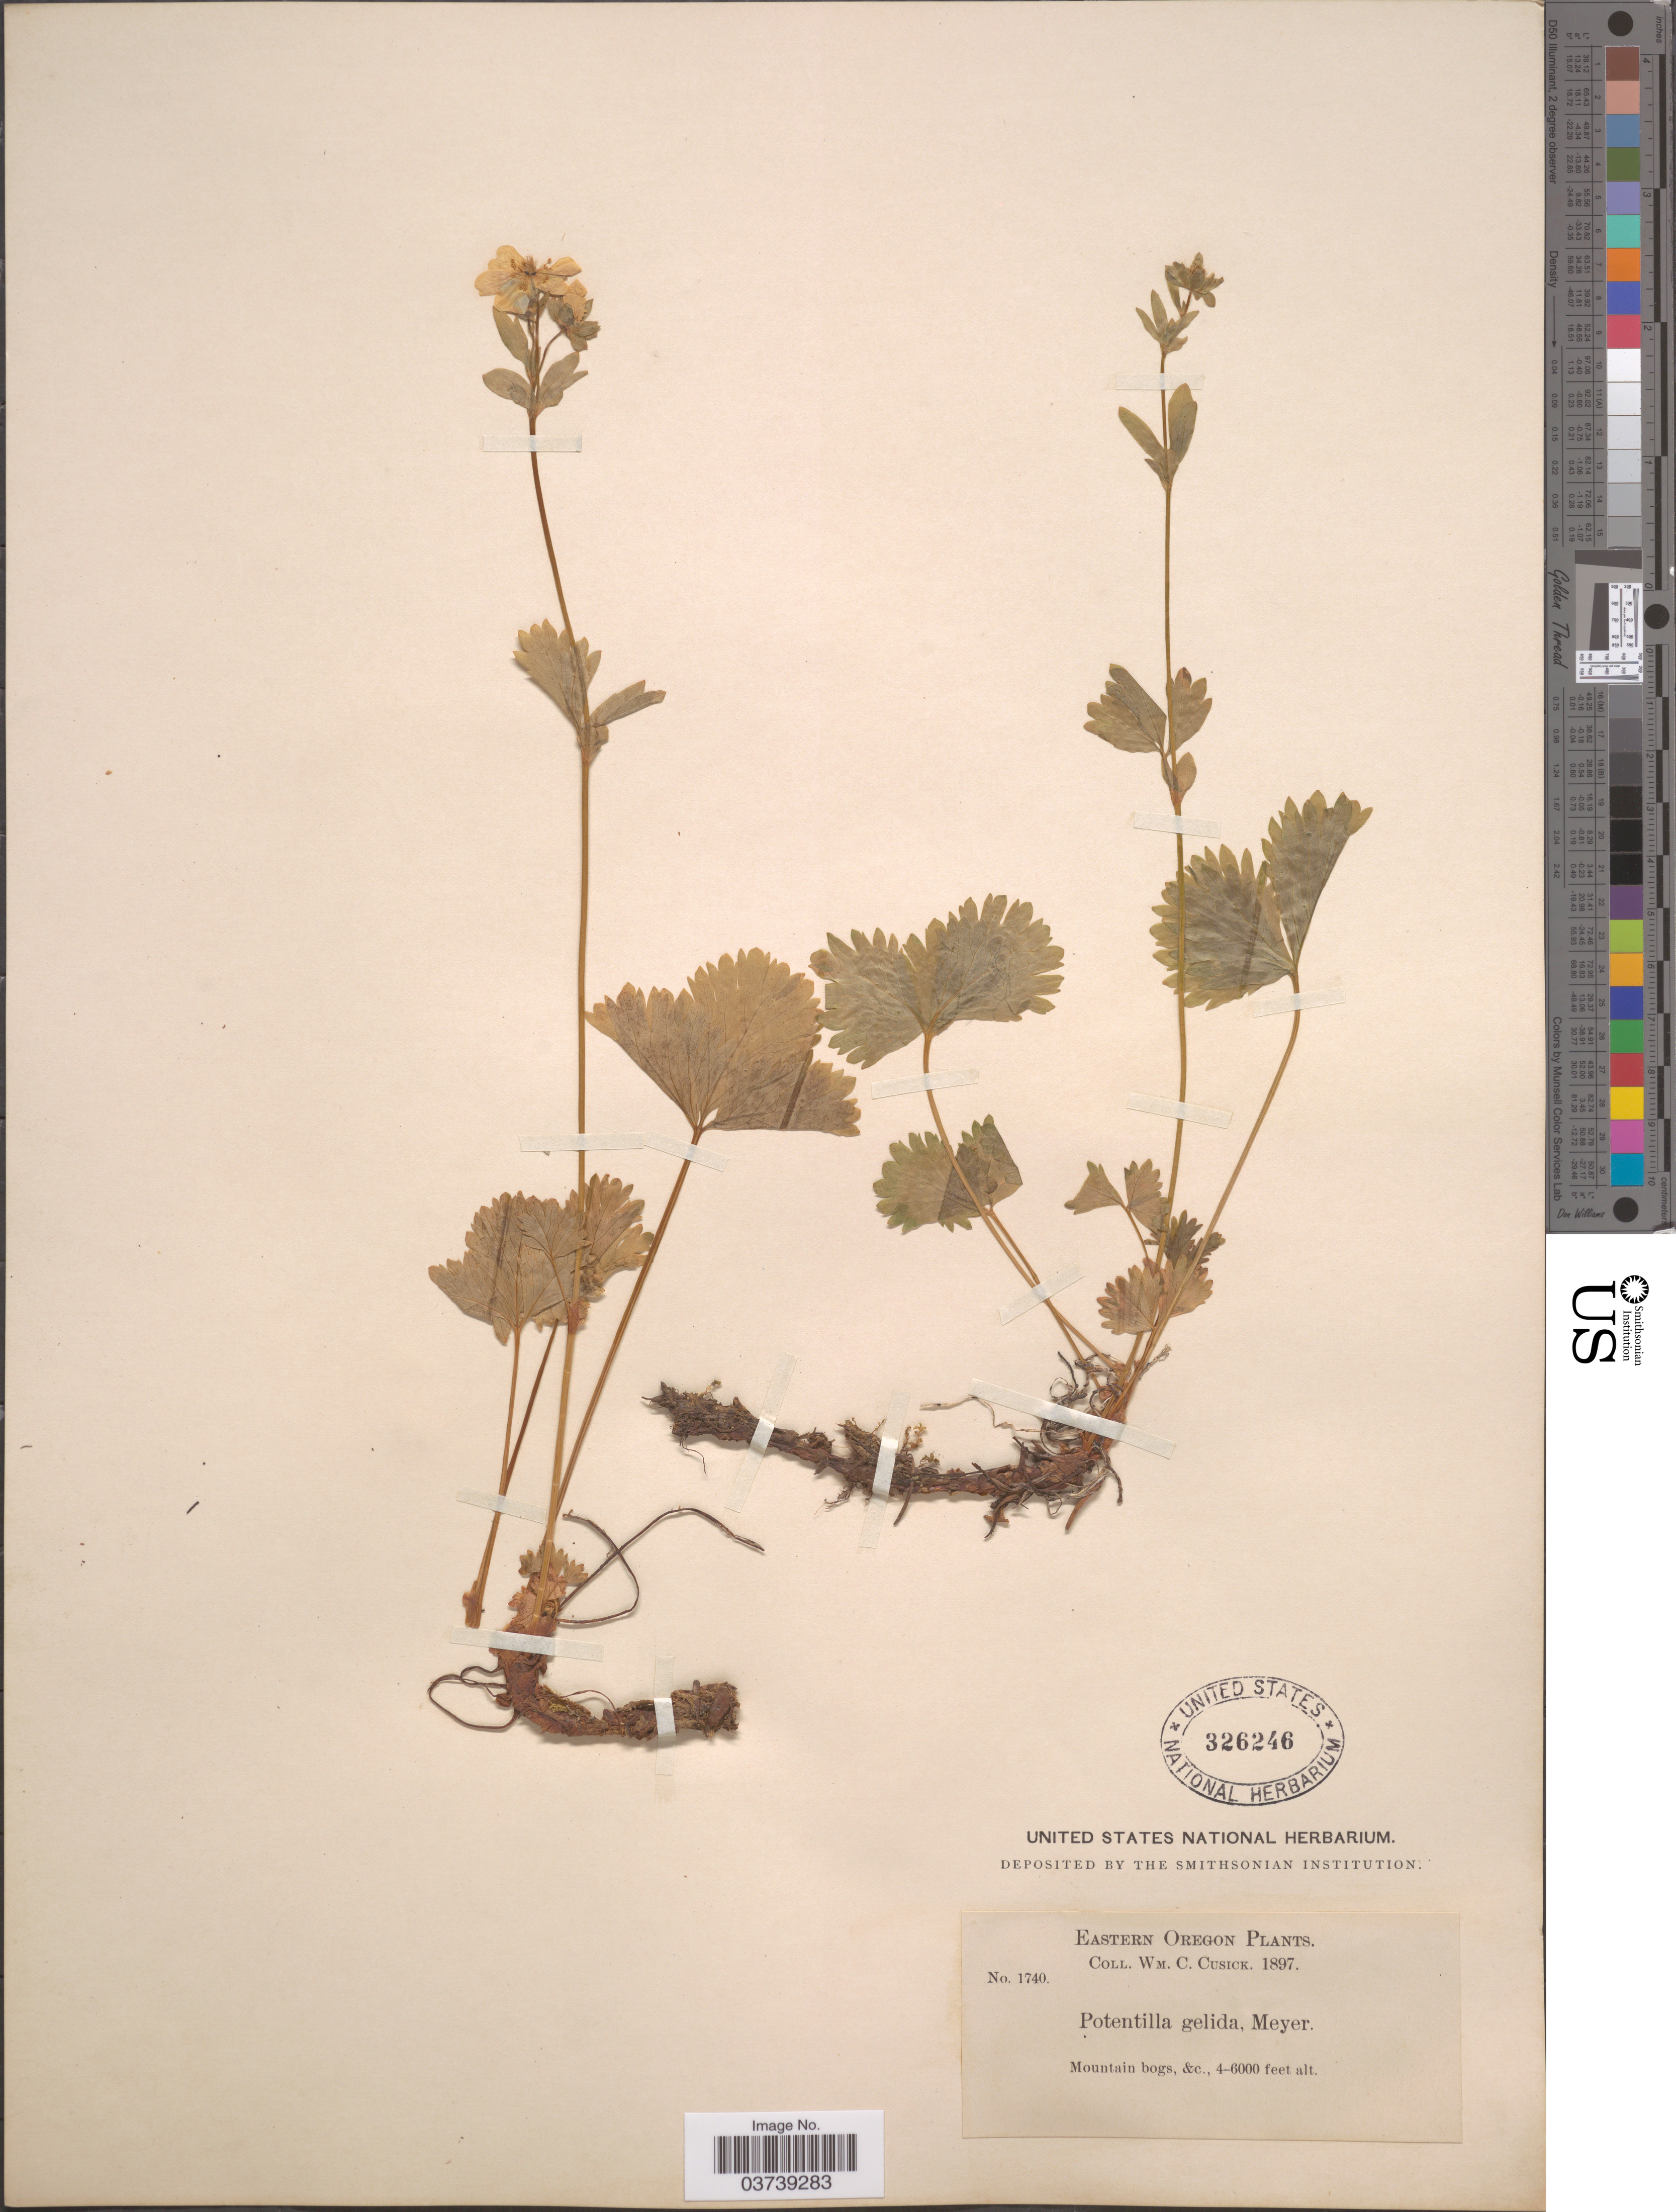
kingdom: Plantae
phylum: Tracheophyta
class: Magnoliopsida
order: Rosales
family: Rosaceae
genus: Potentilla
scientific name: Potentilla flabellifolia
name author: Hook. ex Torr. & A. Gray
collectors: W. C. Cusick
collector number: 1740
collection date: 1897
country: United States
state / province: Oregon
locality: Eastern Oregon. Mountain bogs, &c.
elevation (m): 1219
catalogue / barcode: US 326246